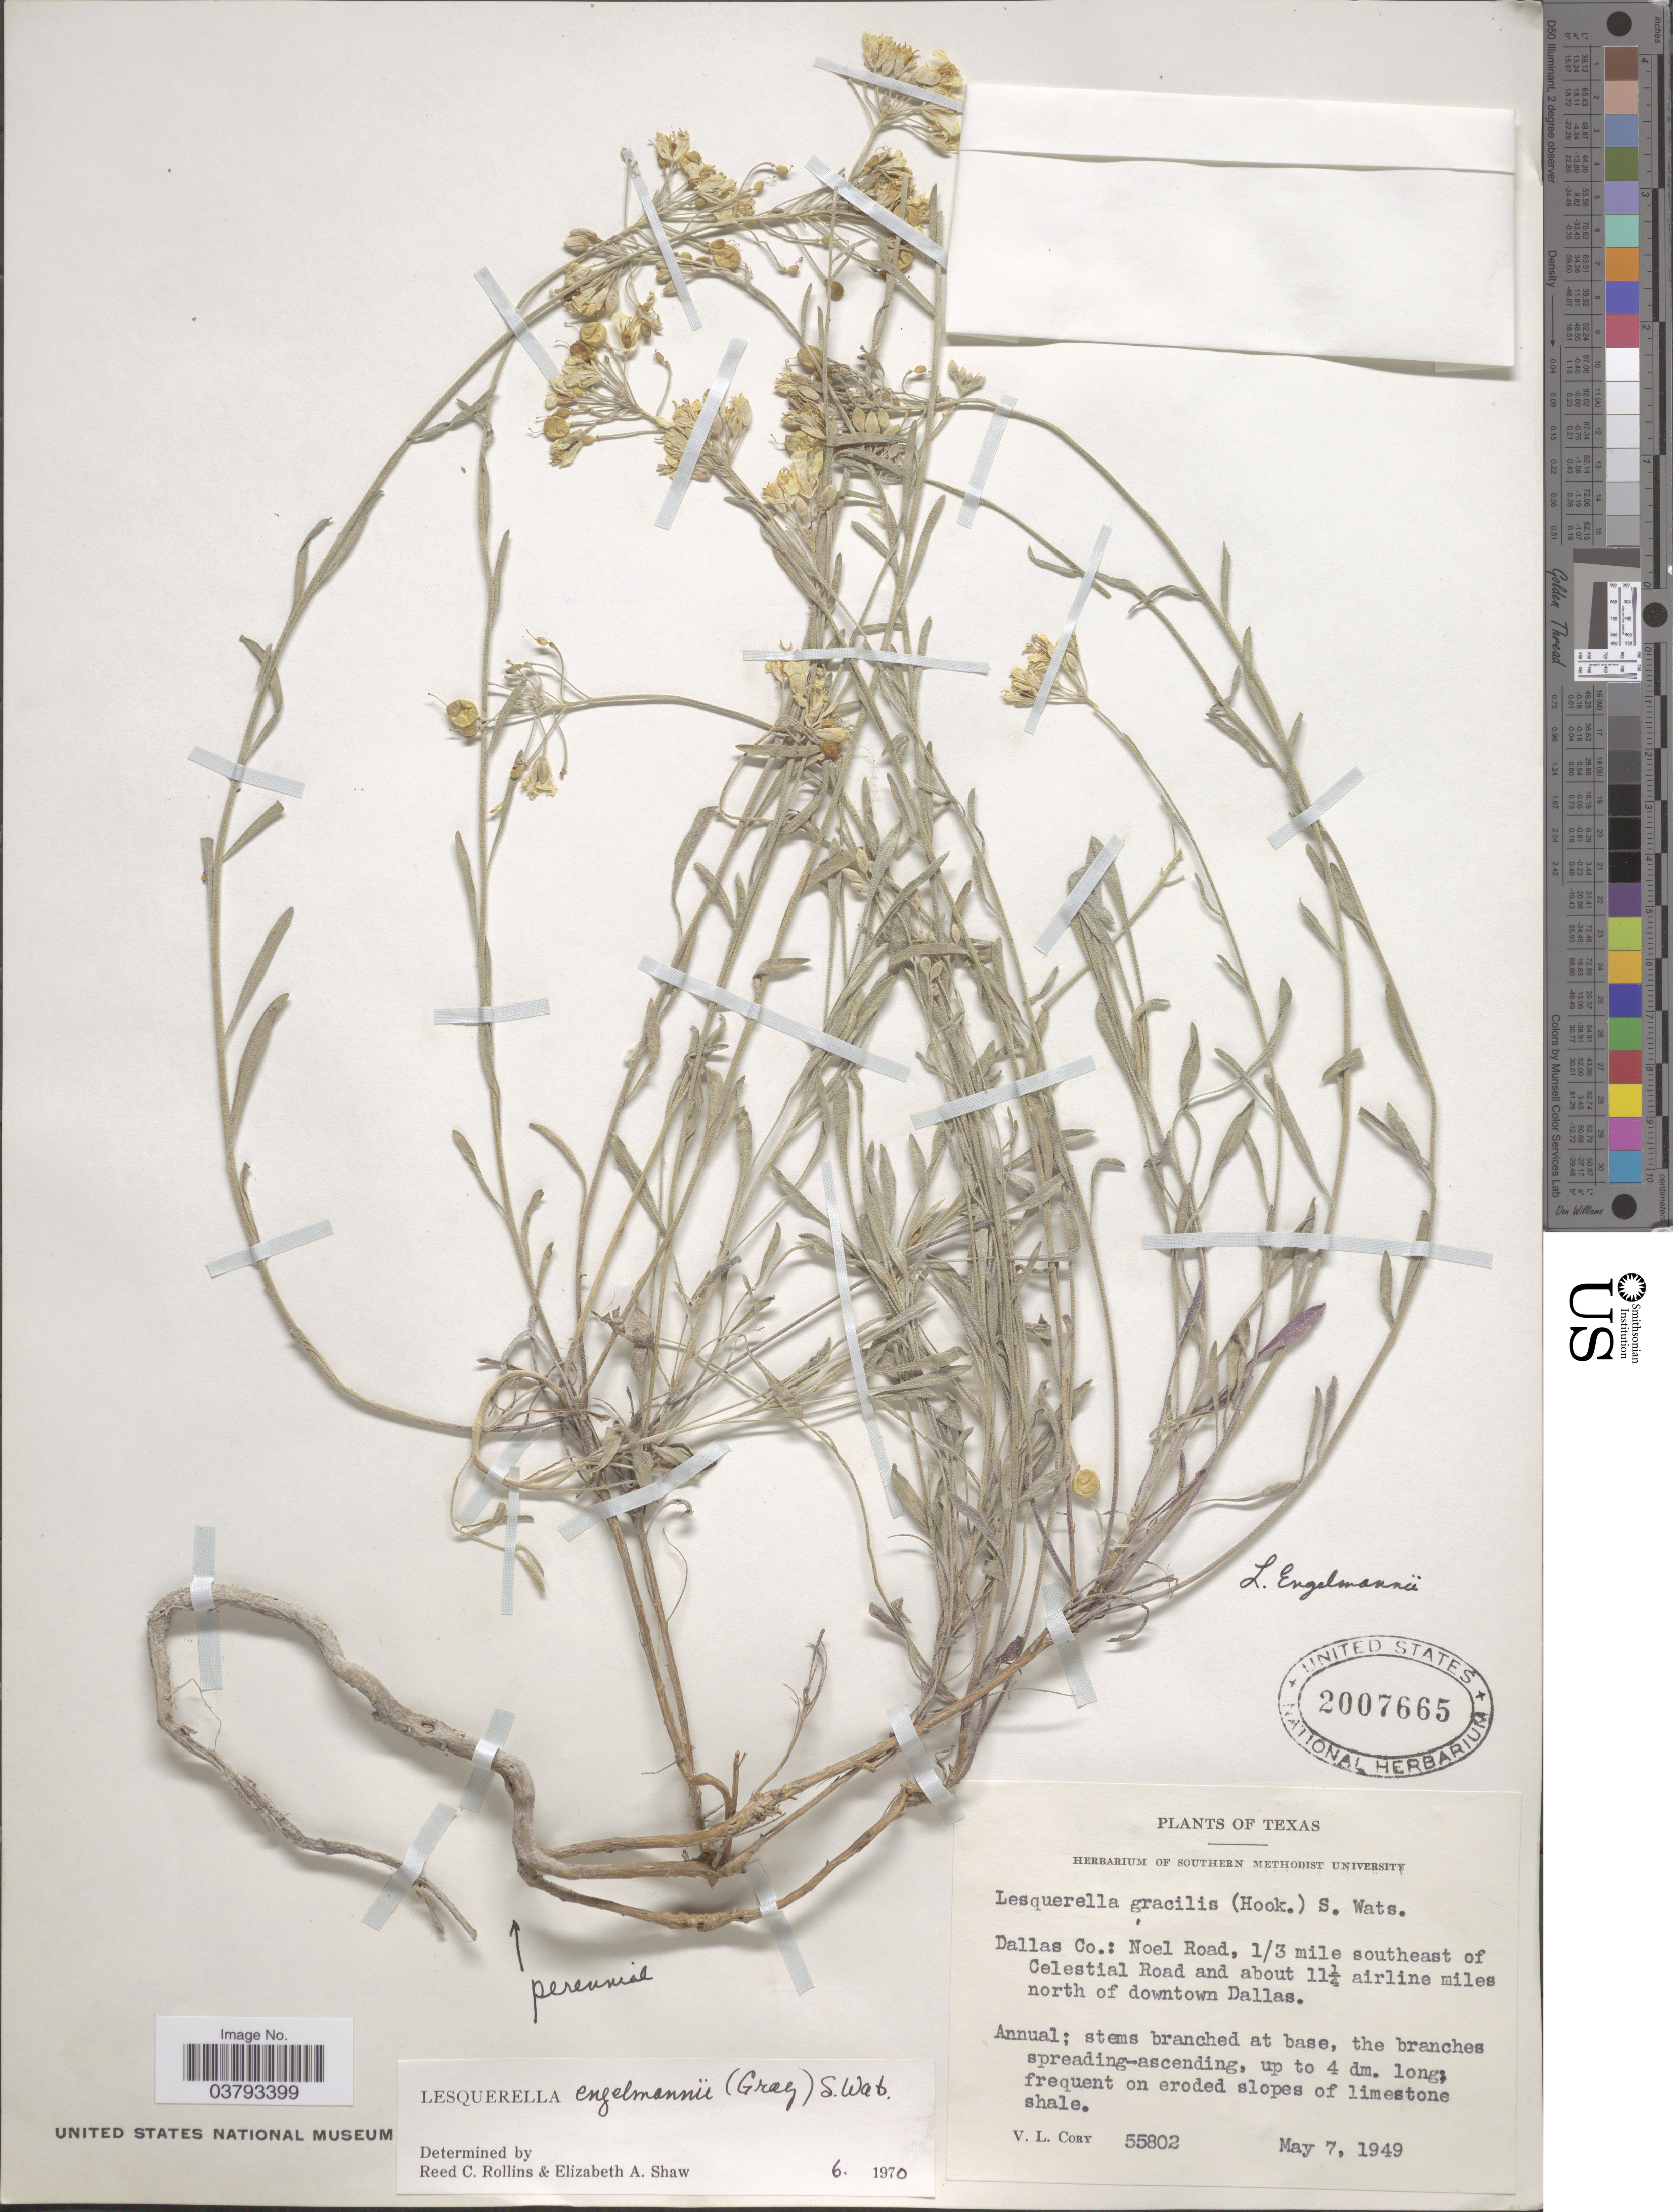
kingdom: Plantae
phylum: Tracheophyta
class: Magnoliopsida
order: Brassicales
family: Brassicaceae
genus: Lesquerella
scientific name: Lesquerella engelmannii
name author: (A. Gray) S. Watson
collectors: V. Cory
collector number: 55802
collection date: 1949-05-07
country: United States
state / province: Texas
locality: Dallas Co.: Noel Road, 1/3 mile southeast of Celestial Road and about 11¼ airline miles north of downtown Dallas.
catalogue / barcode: US 2007665